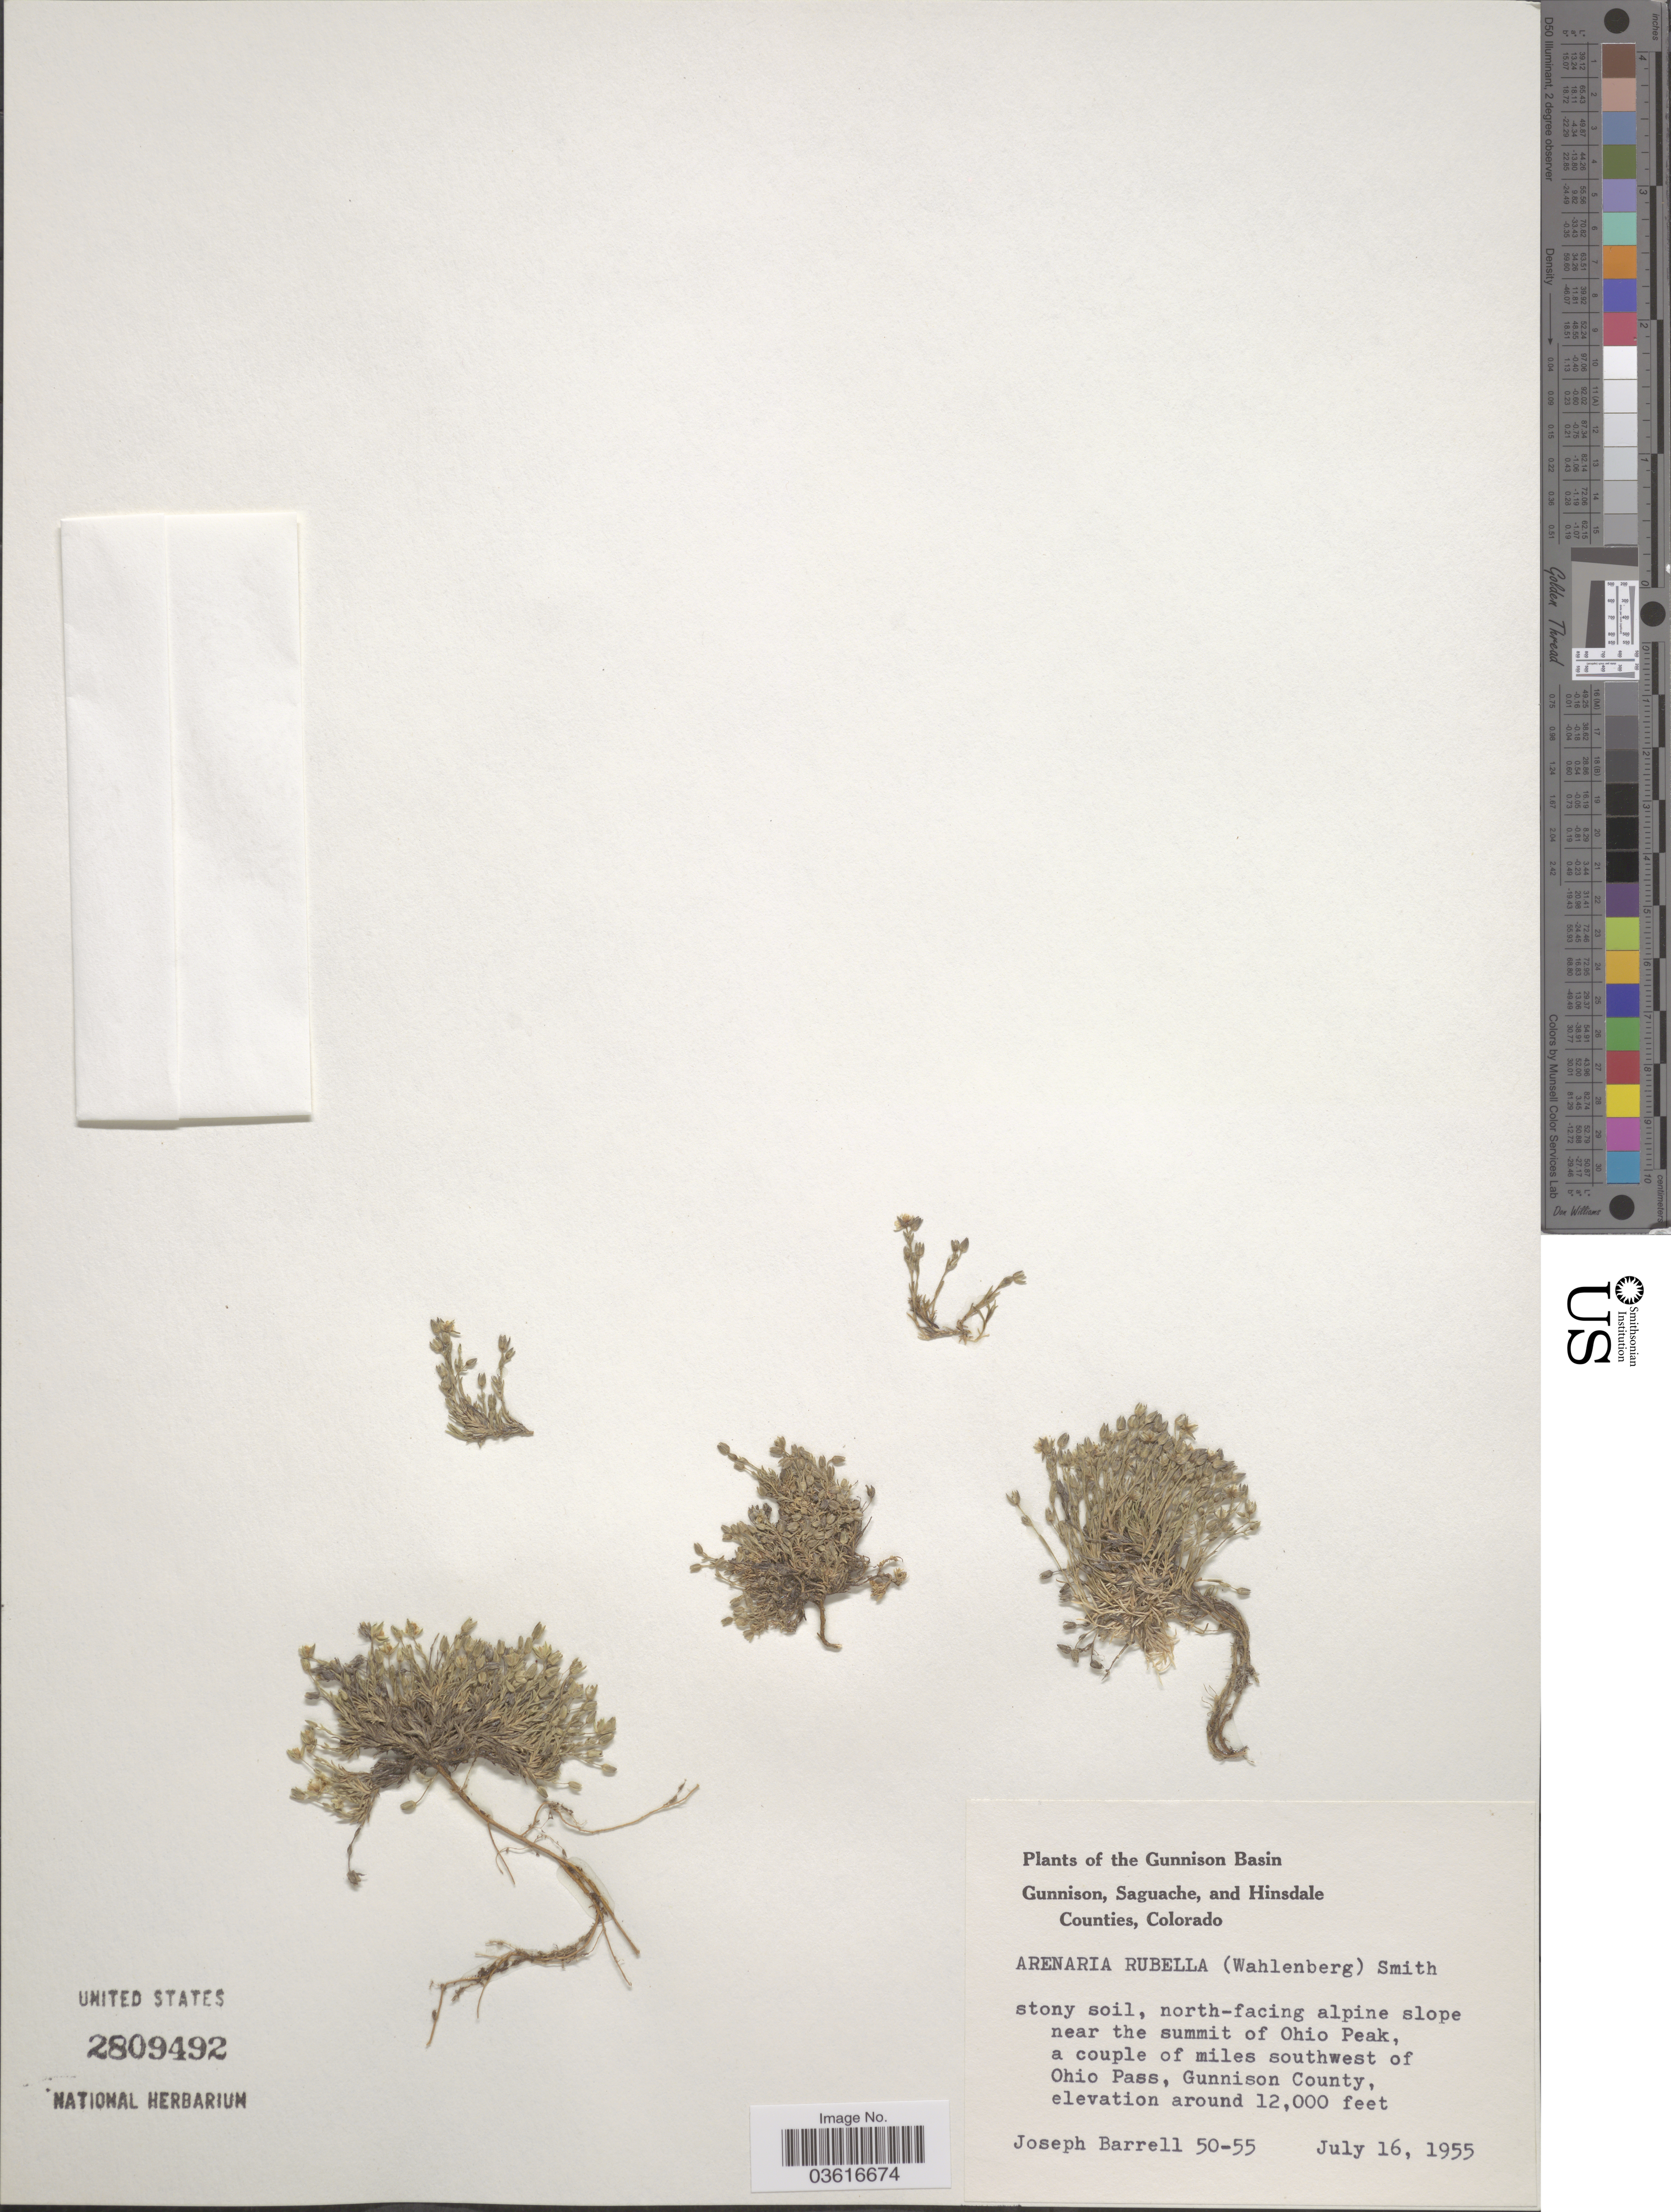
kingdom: Plantae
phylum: Tracheophyta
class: Magnoliopsida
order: Caryophyllales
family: Caryophyllaceae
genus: Minuartia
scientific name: Minuartia rubella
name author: (Wahlenb.) Hiern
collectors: J. Barrell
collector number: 50-55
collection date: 1955-07-16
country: United States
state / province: Colorado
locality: Gunnison Basin. Near the summit of Ohio Peak, a couple of miles southwest of Ohio Pass, Gunnison County.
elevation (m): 3658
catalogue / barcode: US 2809492